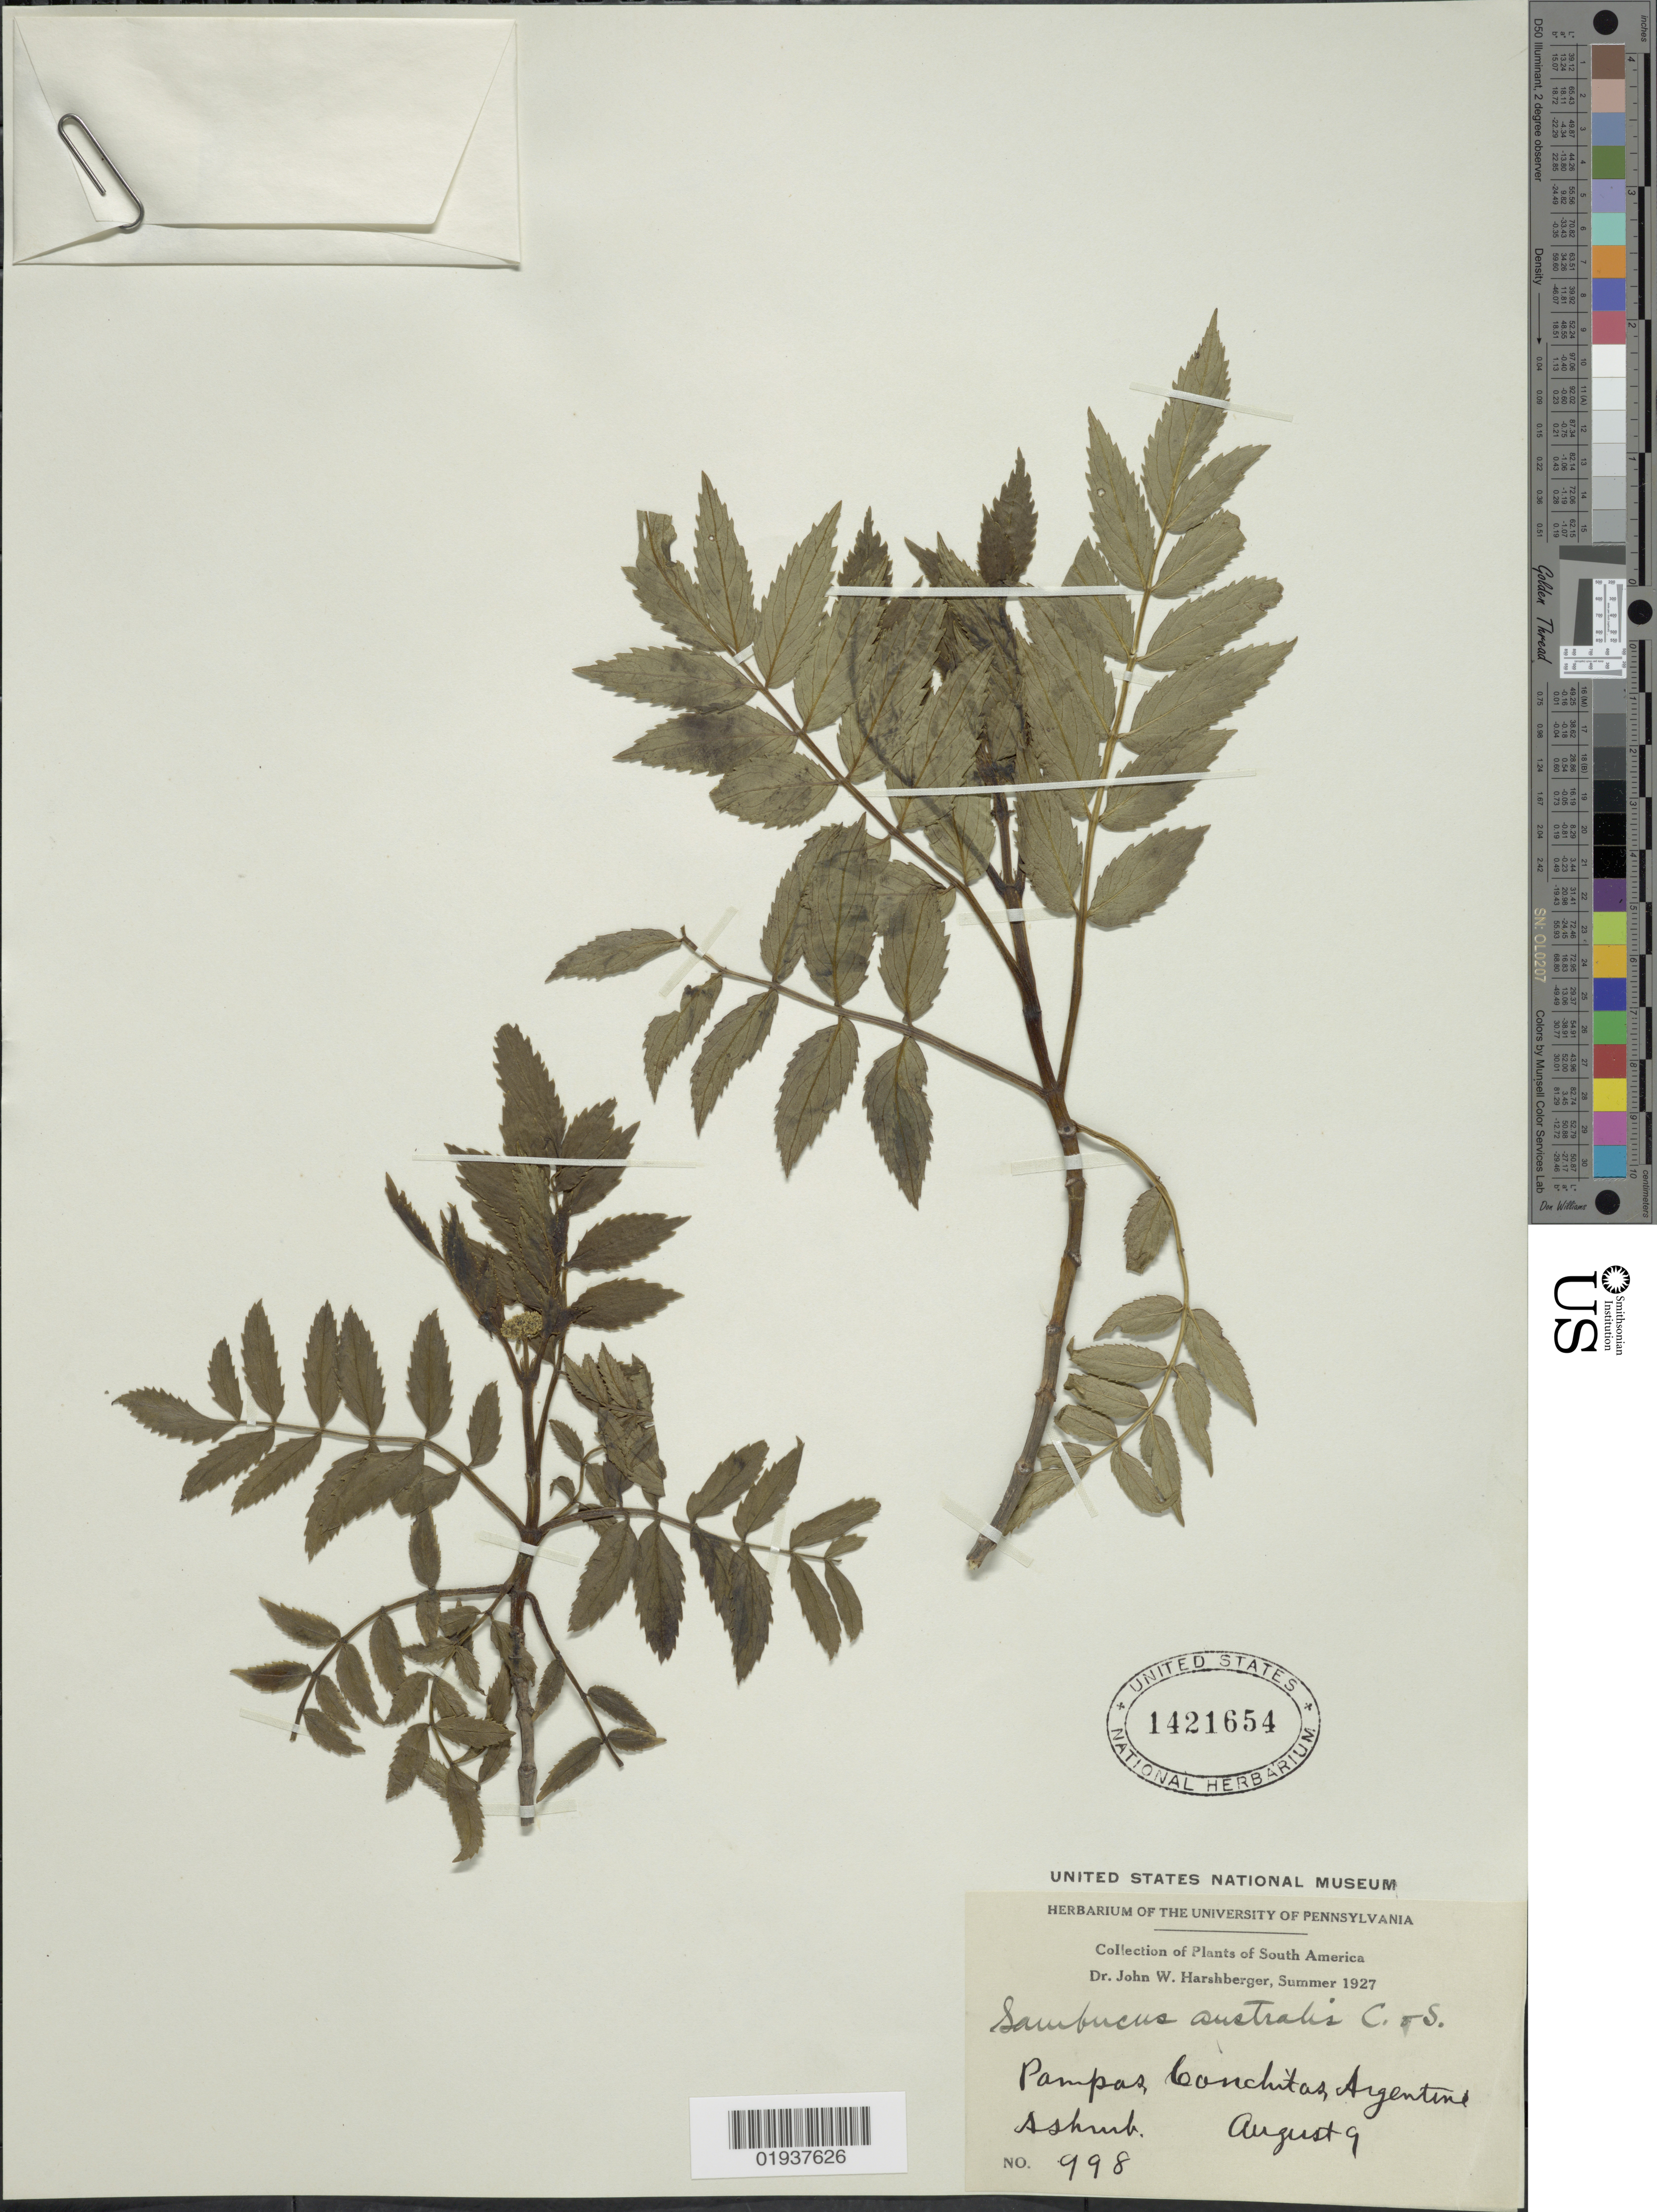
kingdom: Plantae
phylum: Tracheophyta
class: Magnoliopsida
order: Dipsacales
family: Viburnaceae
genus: Sambucus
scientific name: Sambucus australis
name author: Cham. & Schltdl.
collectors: J. W. Harshberger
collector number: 998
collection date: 1927-08-09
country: Argentina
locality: Pampas, Conchitas.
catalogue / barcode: US 1421654